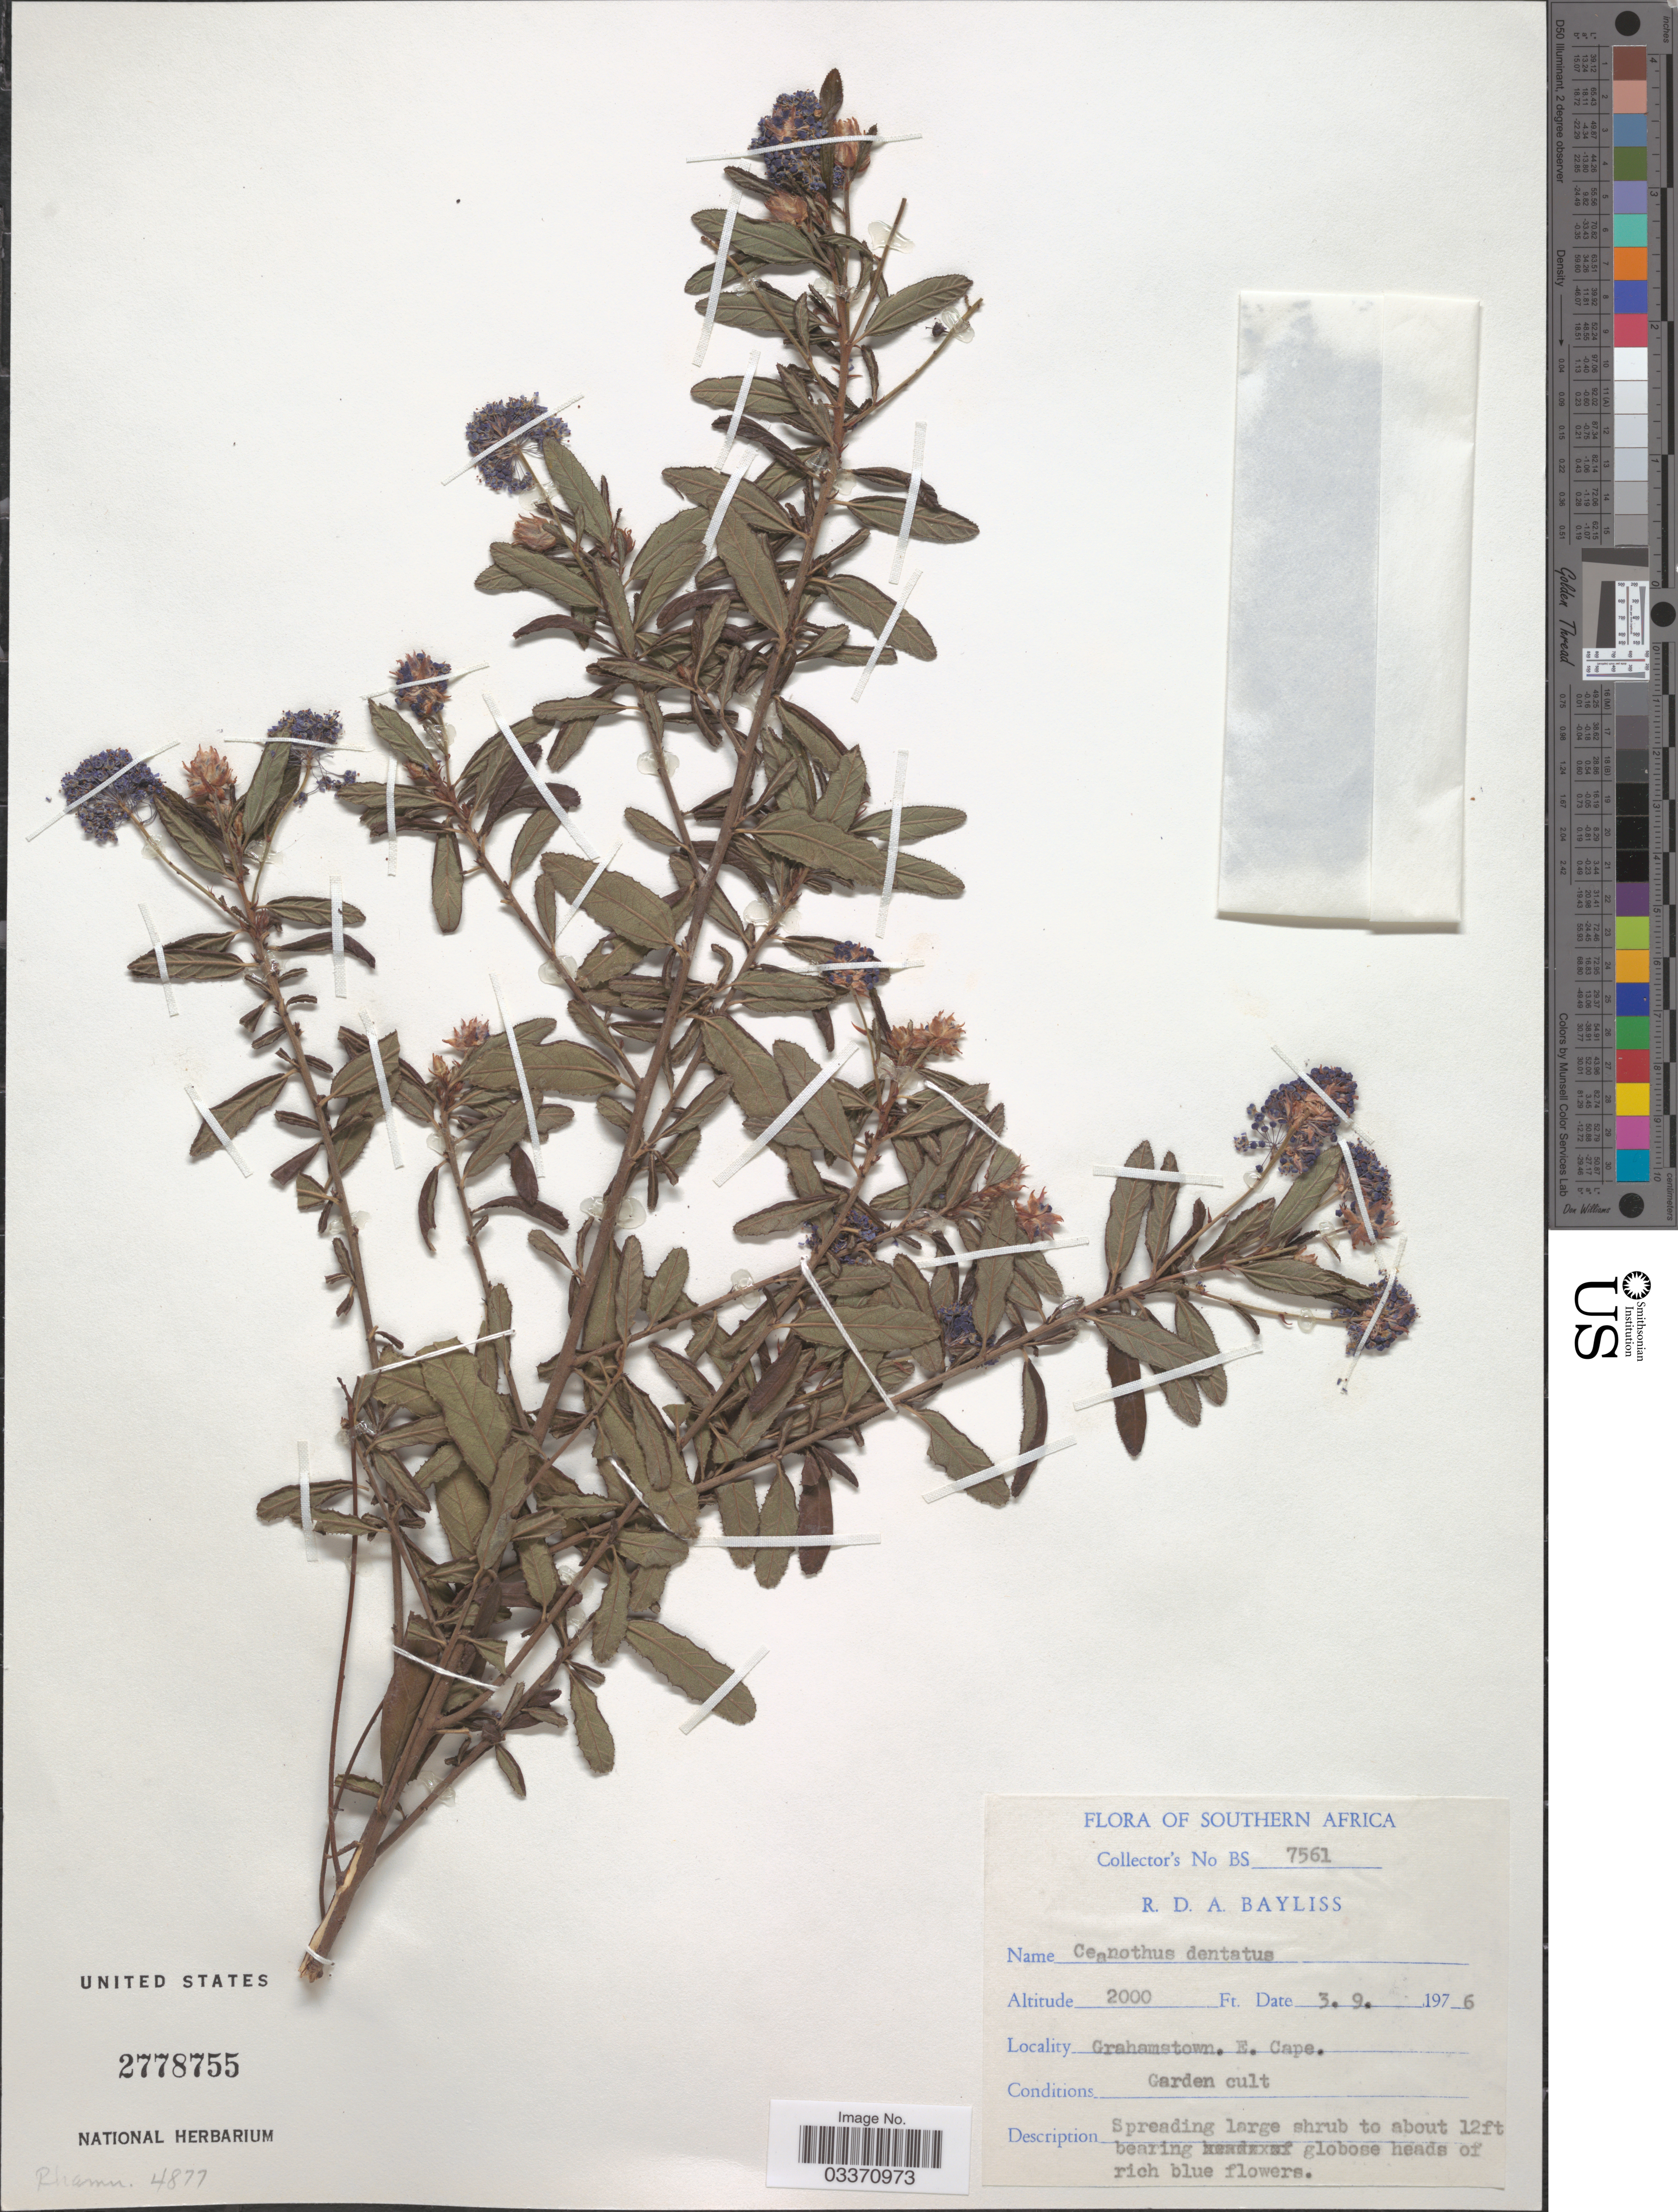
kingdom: Plantae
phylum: Tracheophyta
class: Magnoliopsida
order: Rosales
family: Rhamnaceae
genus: Ceanothus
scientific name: Ceanothus dentatus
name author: Torr. & A. Gray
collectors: R. Bayliss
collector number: BS 7561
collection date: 1976-09-03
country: South Africa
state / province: Eastern Cape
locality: Southern Africa. Grahamstown. E. Cape.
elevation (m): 610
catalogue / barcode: US 2778755